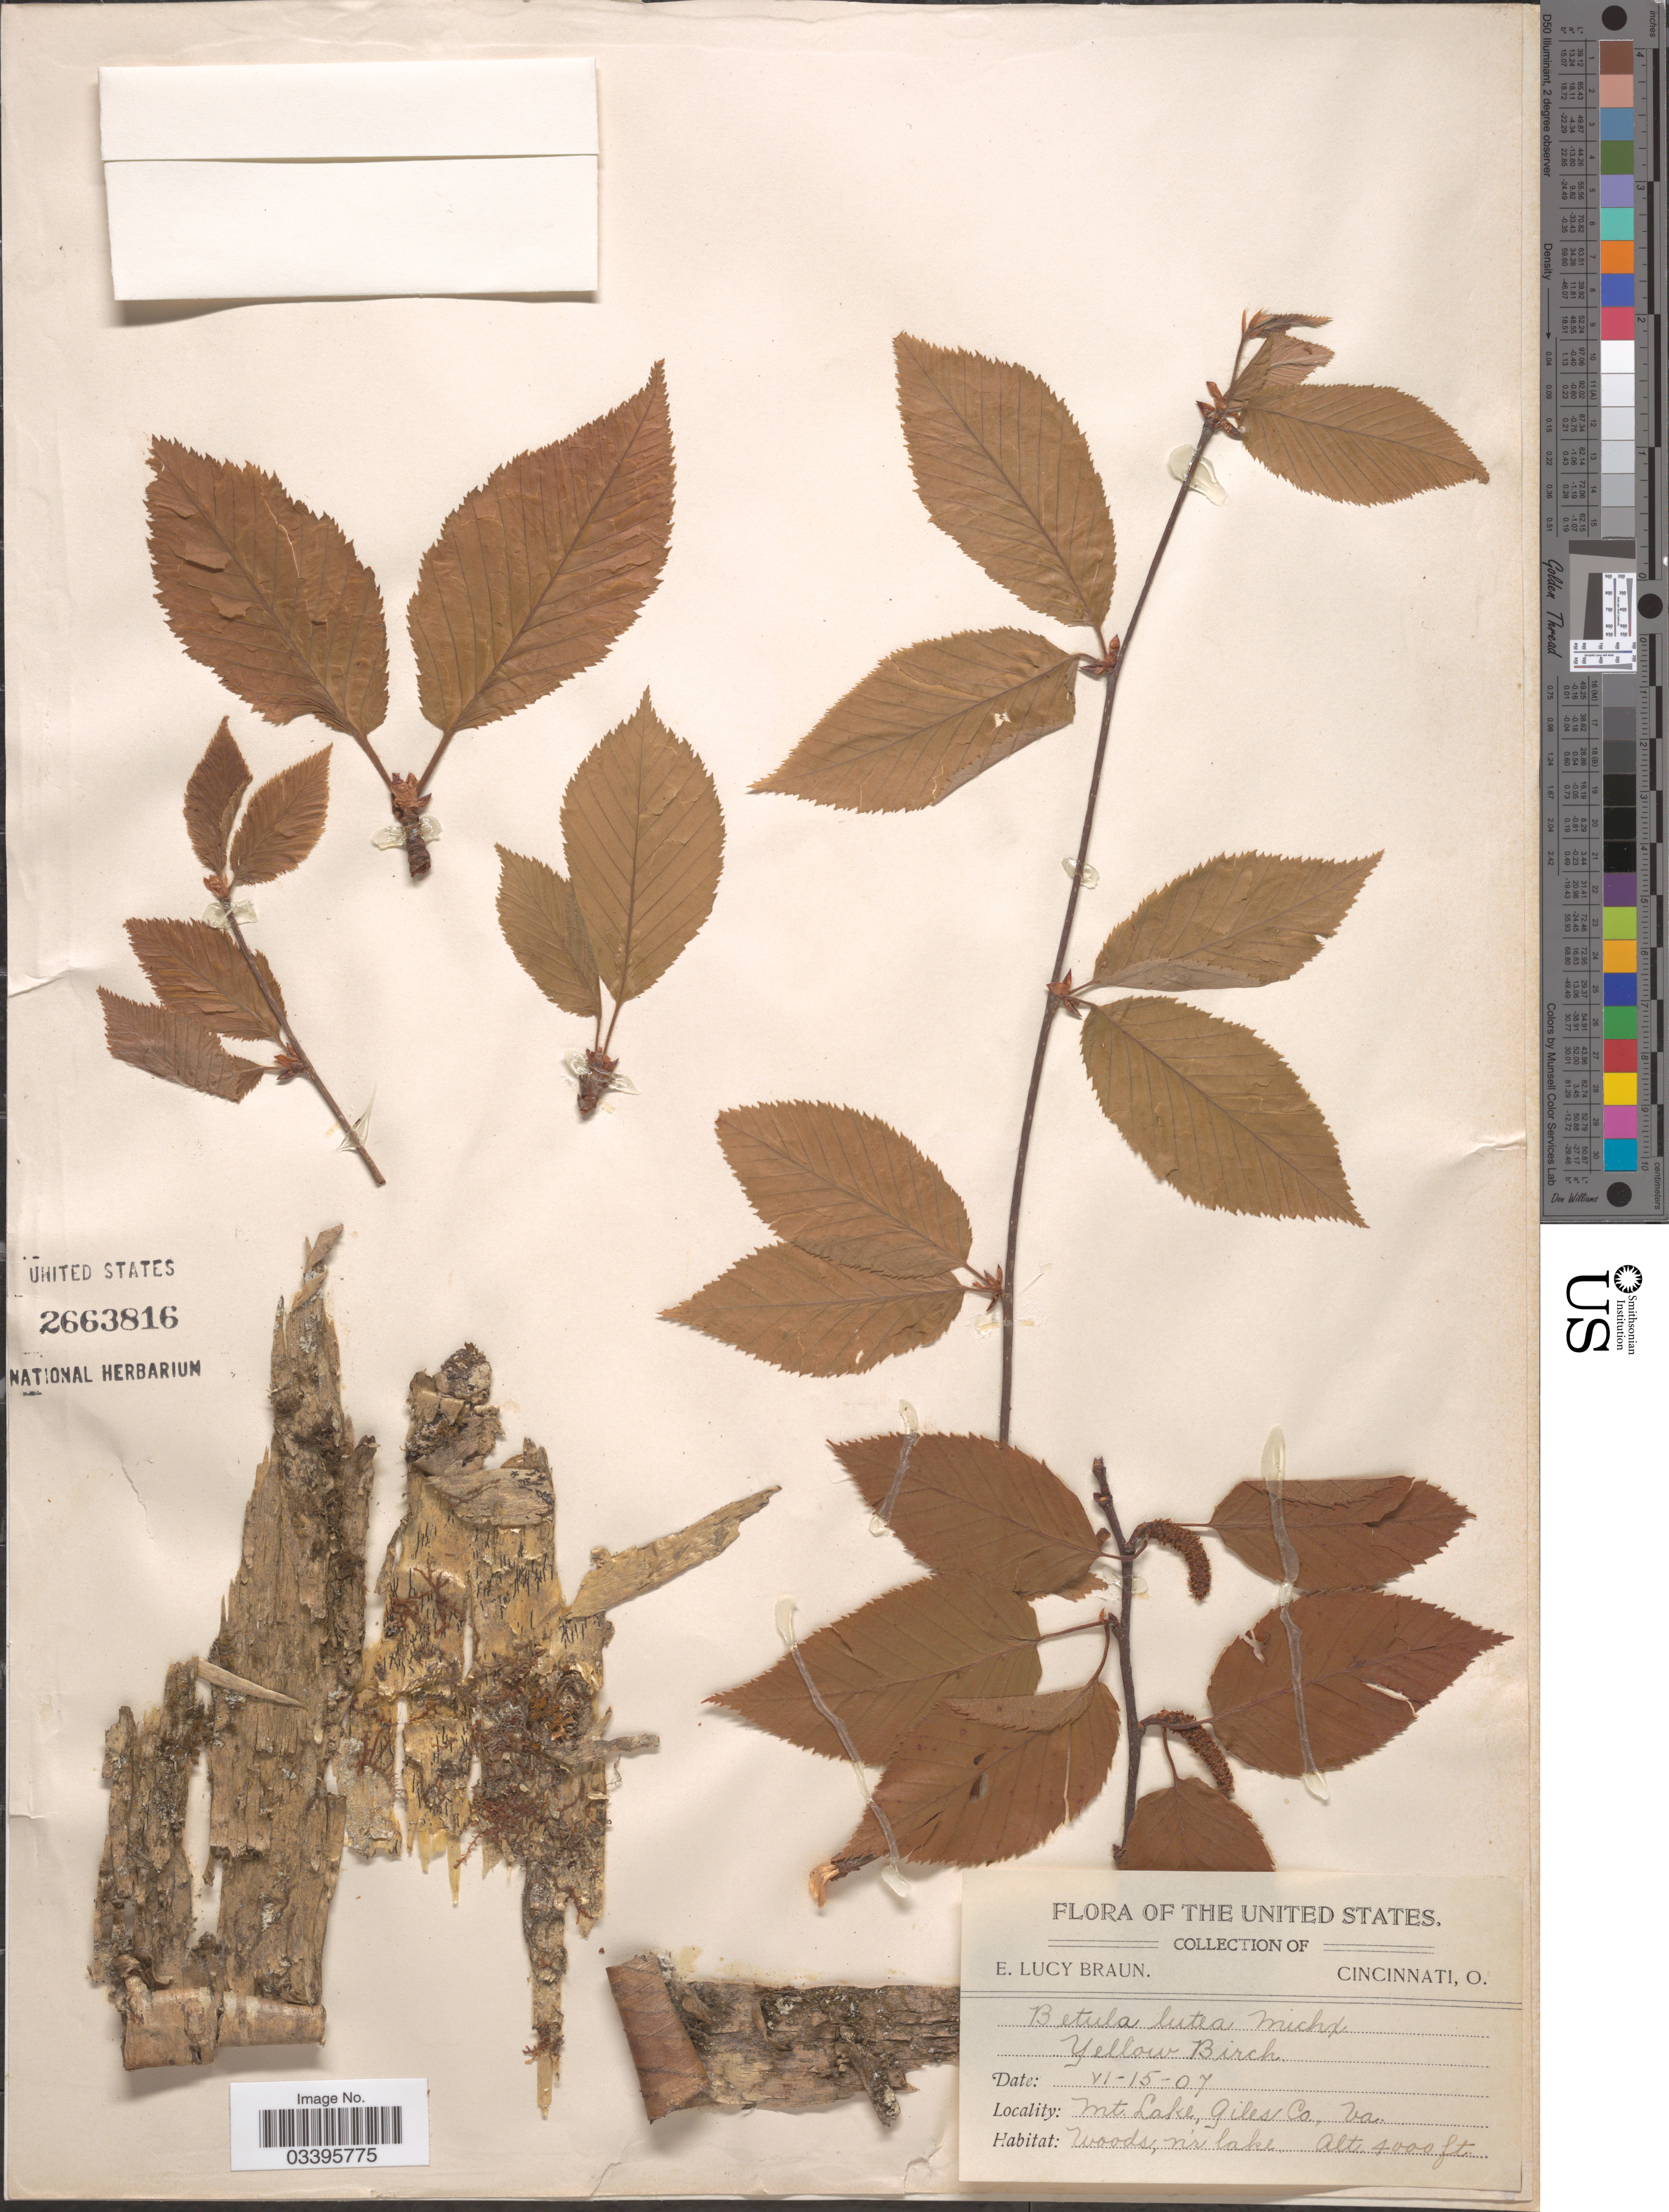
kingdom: Plantae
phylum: Tracheophyta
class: Magnoliopsida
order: Fagales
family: Betulaceae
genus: Betula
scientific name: Betula lutea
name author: F. Michx.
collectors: E. L. Braun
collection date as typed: Transcribed d/m/y: 15/6/7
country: United States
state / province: Virginia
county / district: Giles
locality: Mt. Lake, Giles Co.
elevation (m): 1219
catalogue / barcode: US 2663816